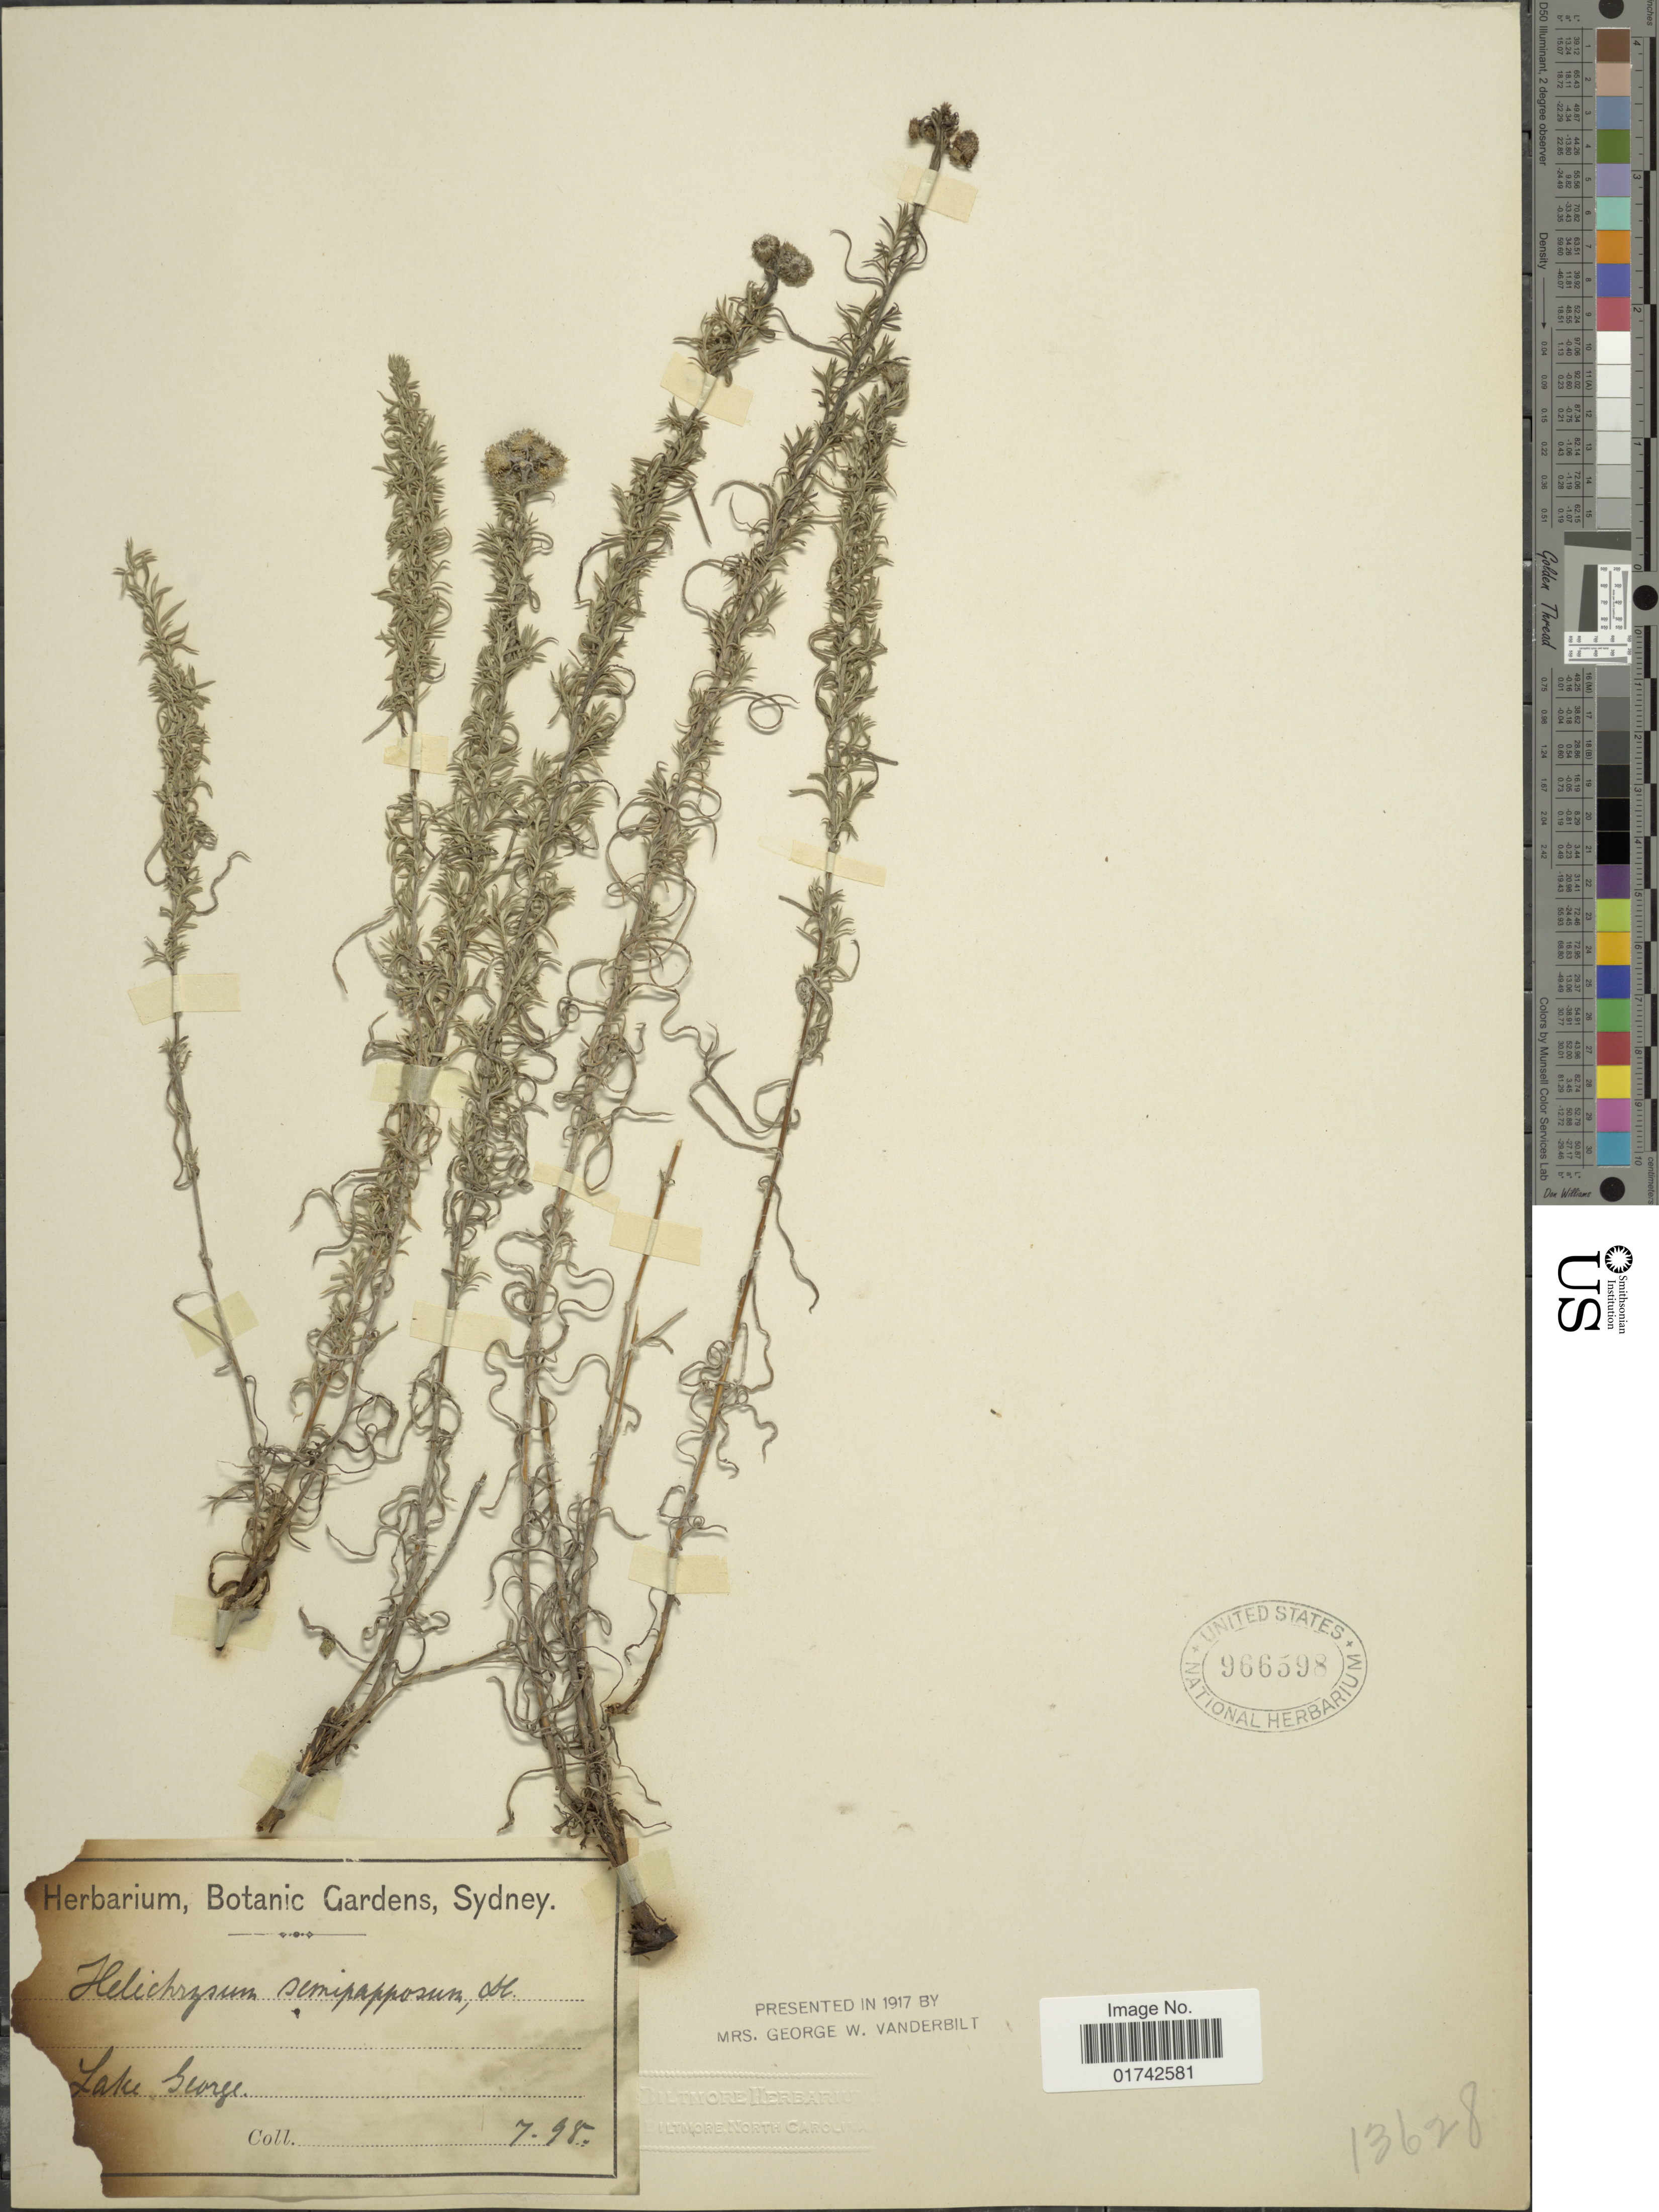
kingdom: Plantae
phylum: Tracheophyta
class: Magnoliopsida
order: Asterales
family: Asteraceae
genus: Helichrysum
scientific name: Helichrysum semipapposum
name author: DC.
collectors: ex Herb. Bot. Gard. Sydney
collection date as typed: Transcribed d/m/y: /7/98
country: United States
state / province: New York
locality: Lake George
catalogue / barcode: US 966598